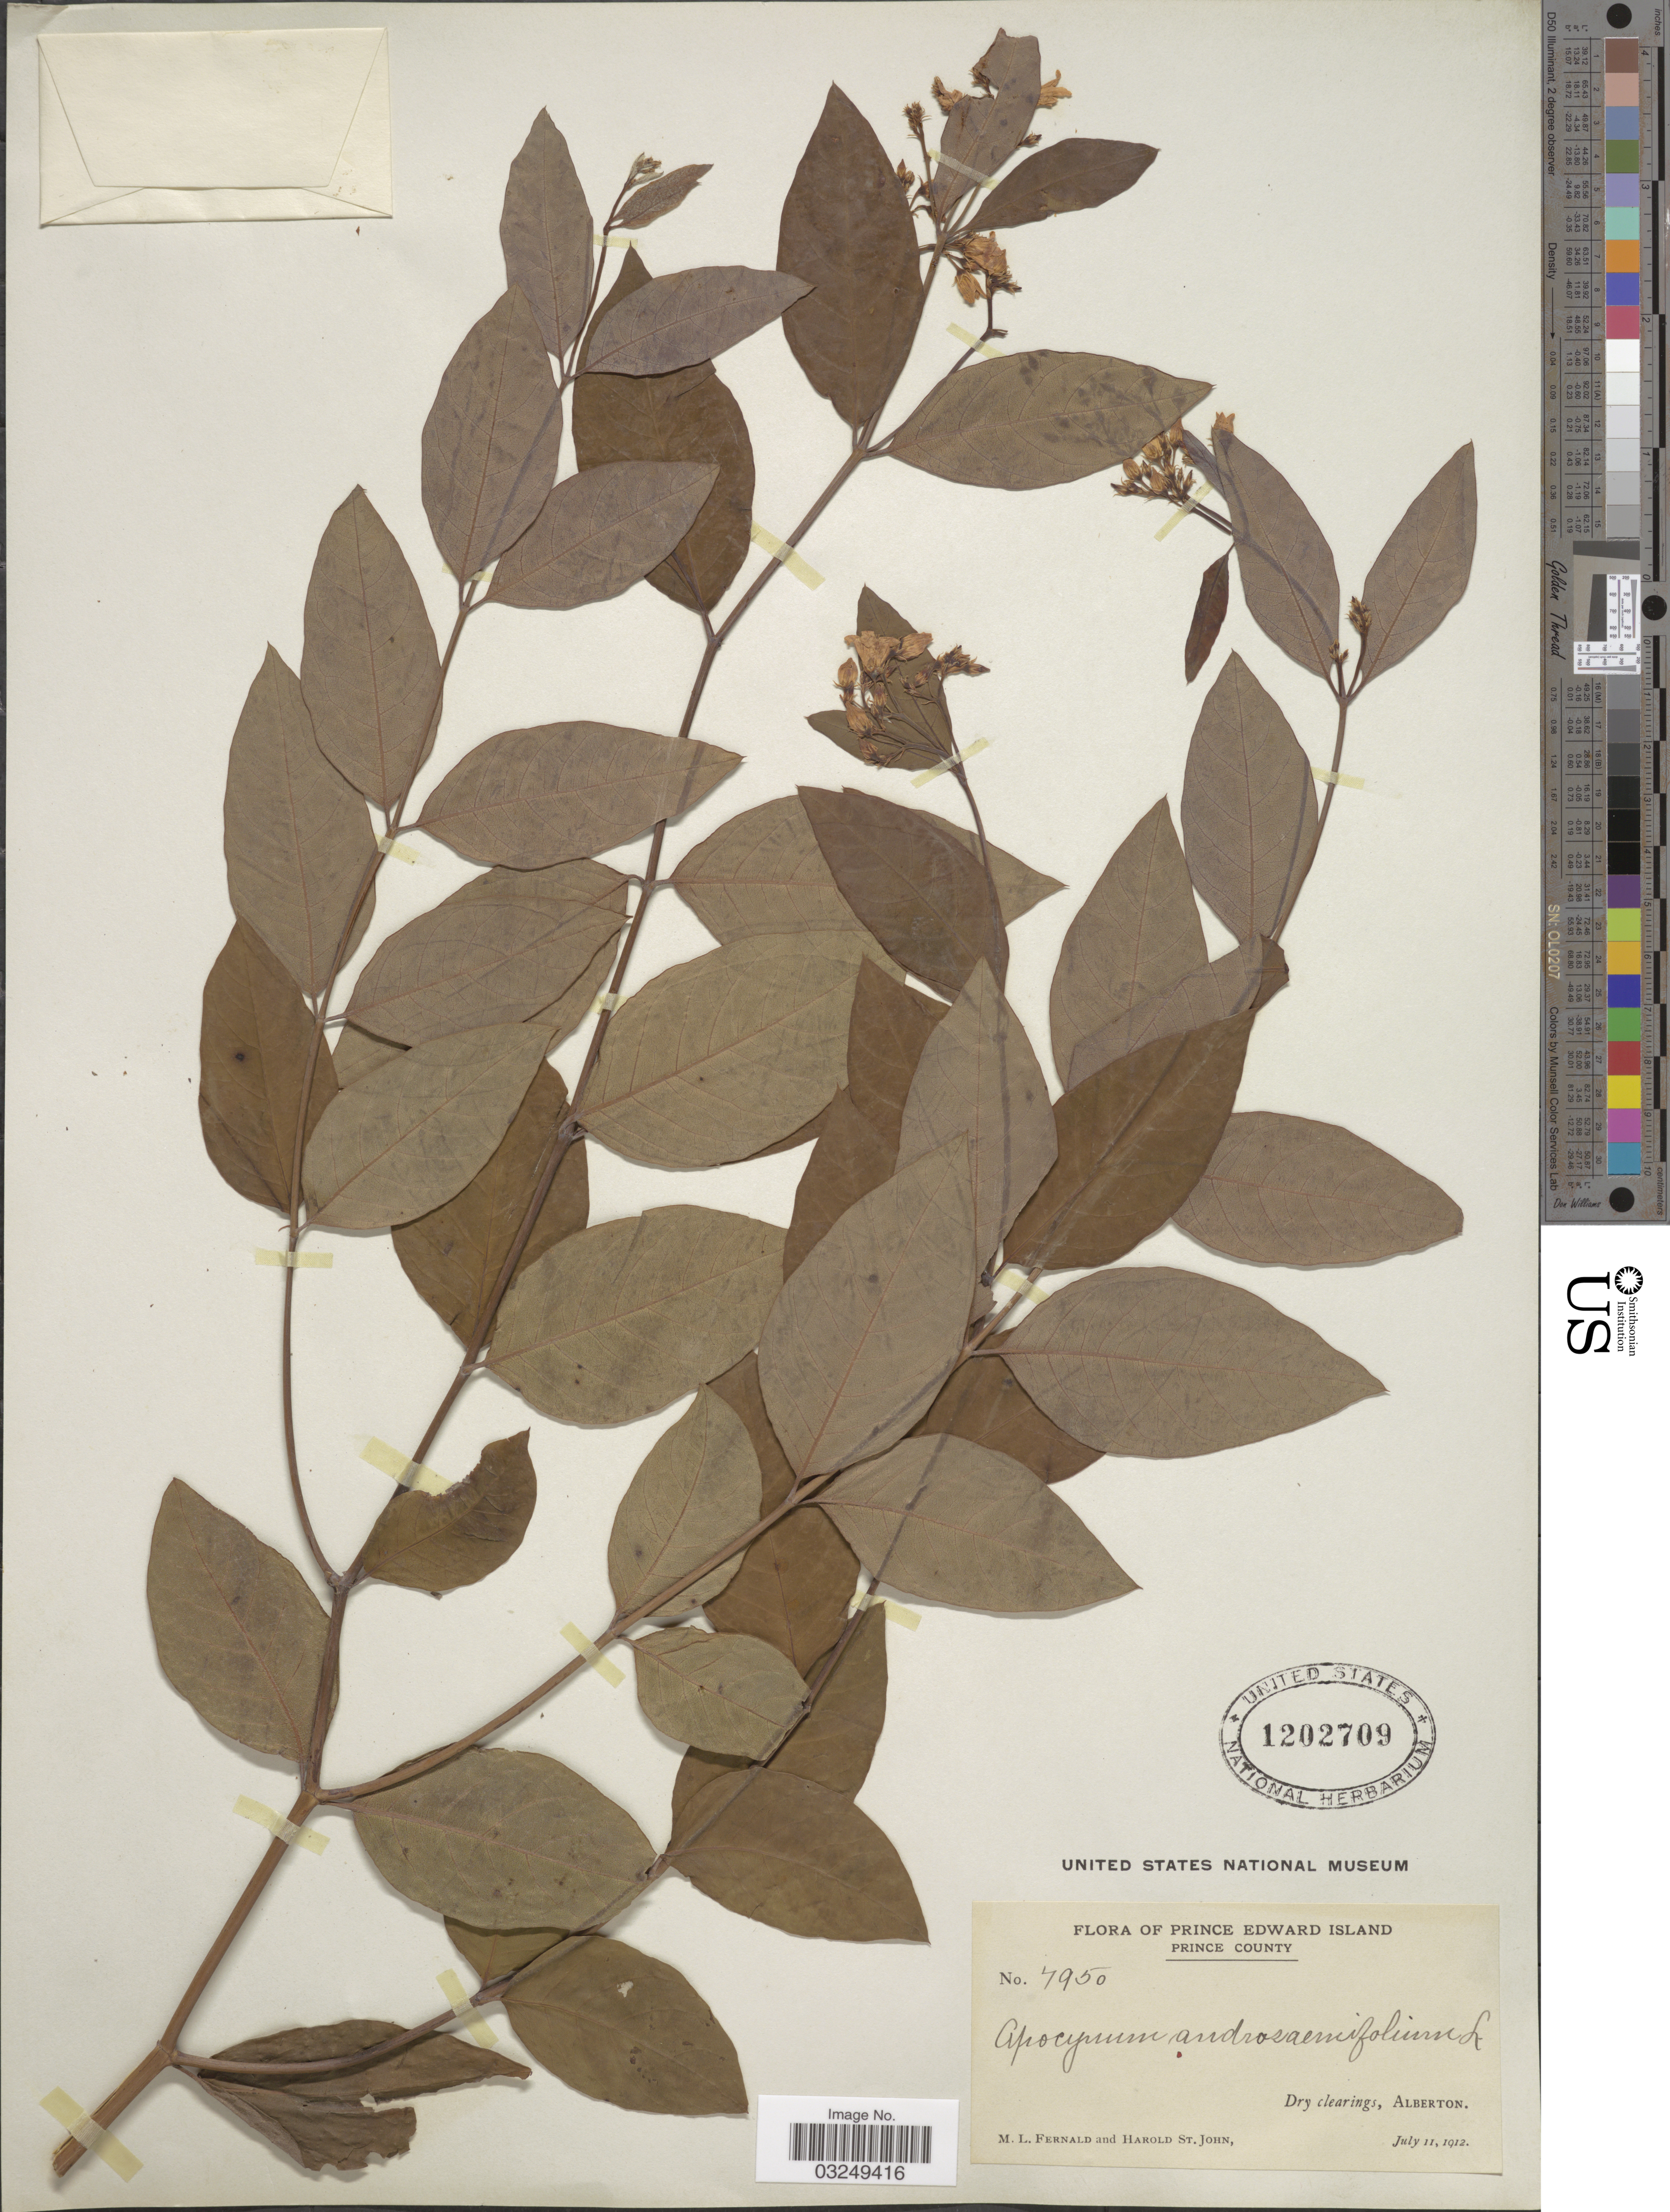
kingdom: Plantae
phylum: Tracheophyta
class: Magnoliopsida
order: Gentianales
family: Apocynaceae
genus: Apocynum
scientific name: Apocynum androsaemifolium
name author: L.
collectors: M. L. Fernald & H. St. John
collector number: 4950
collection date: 1912-07-11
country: Canada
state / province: Prince Edward Island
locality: Prince County. Alberton.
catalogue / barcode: US 1202709